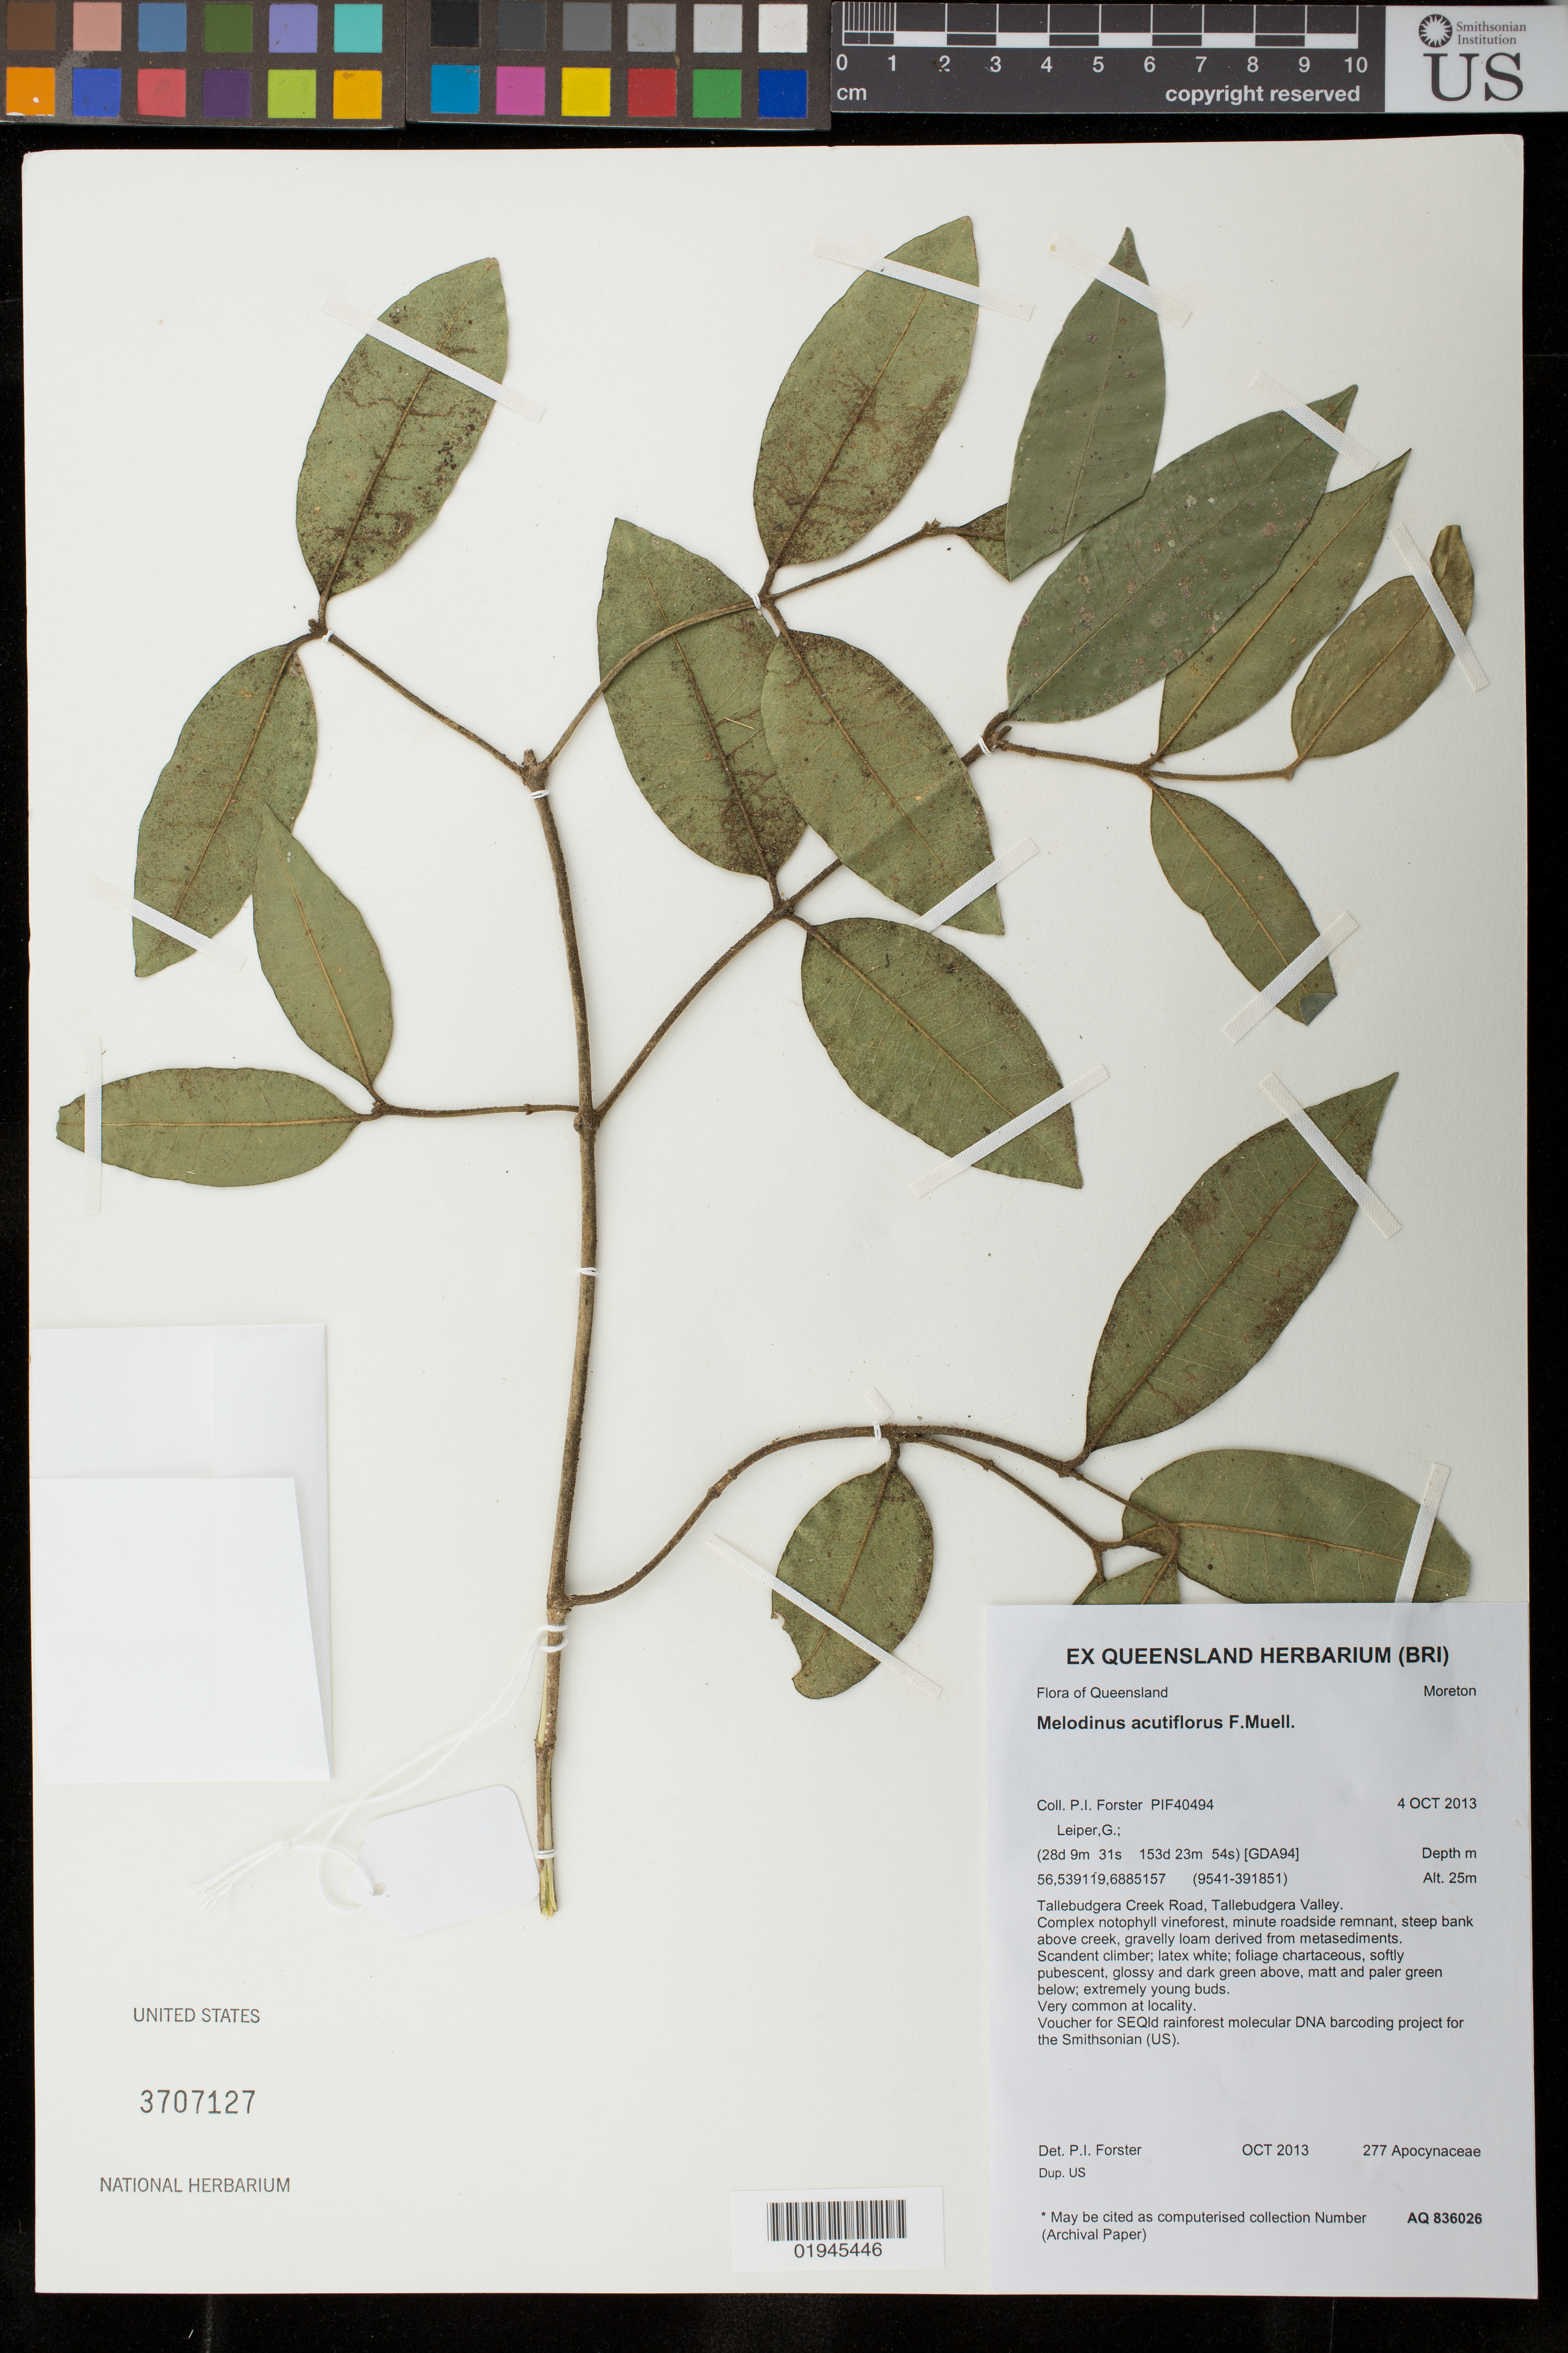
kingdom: Plantae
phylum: Tracheophyta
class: Magnoliopsida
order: Gentianales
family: Apocynaceae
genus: Melodinus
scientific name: Melodinus acutiflorus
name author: F. Muell.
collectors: P. I. Forster & G. Leiper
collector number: PIF40494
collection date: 2013-10-04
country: Australia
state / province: Queensland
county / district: Moreton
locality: Tallebudgera Creek Road, Tallebudgera Valley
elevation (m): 25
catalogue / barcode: US 3707127